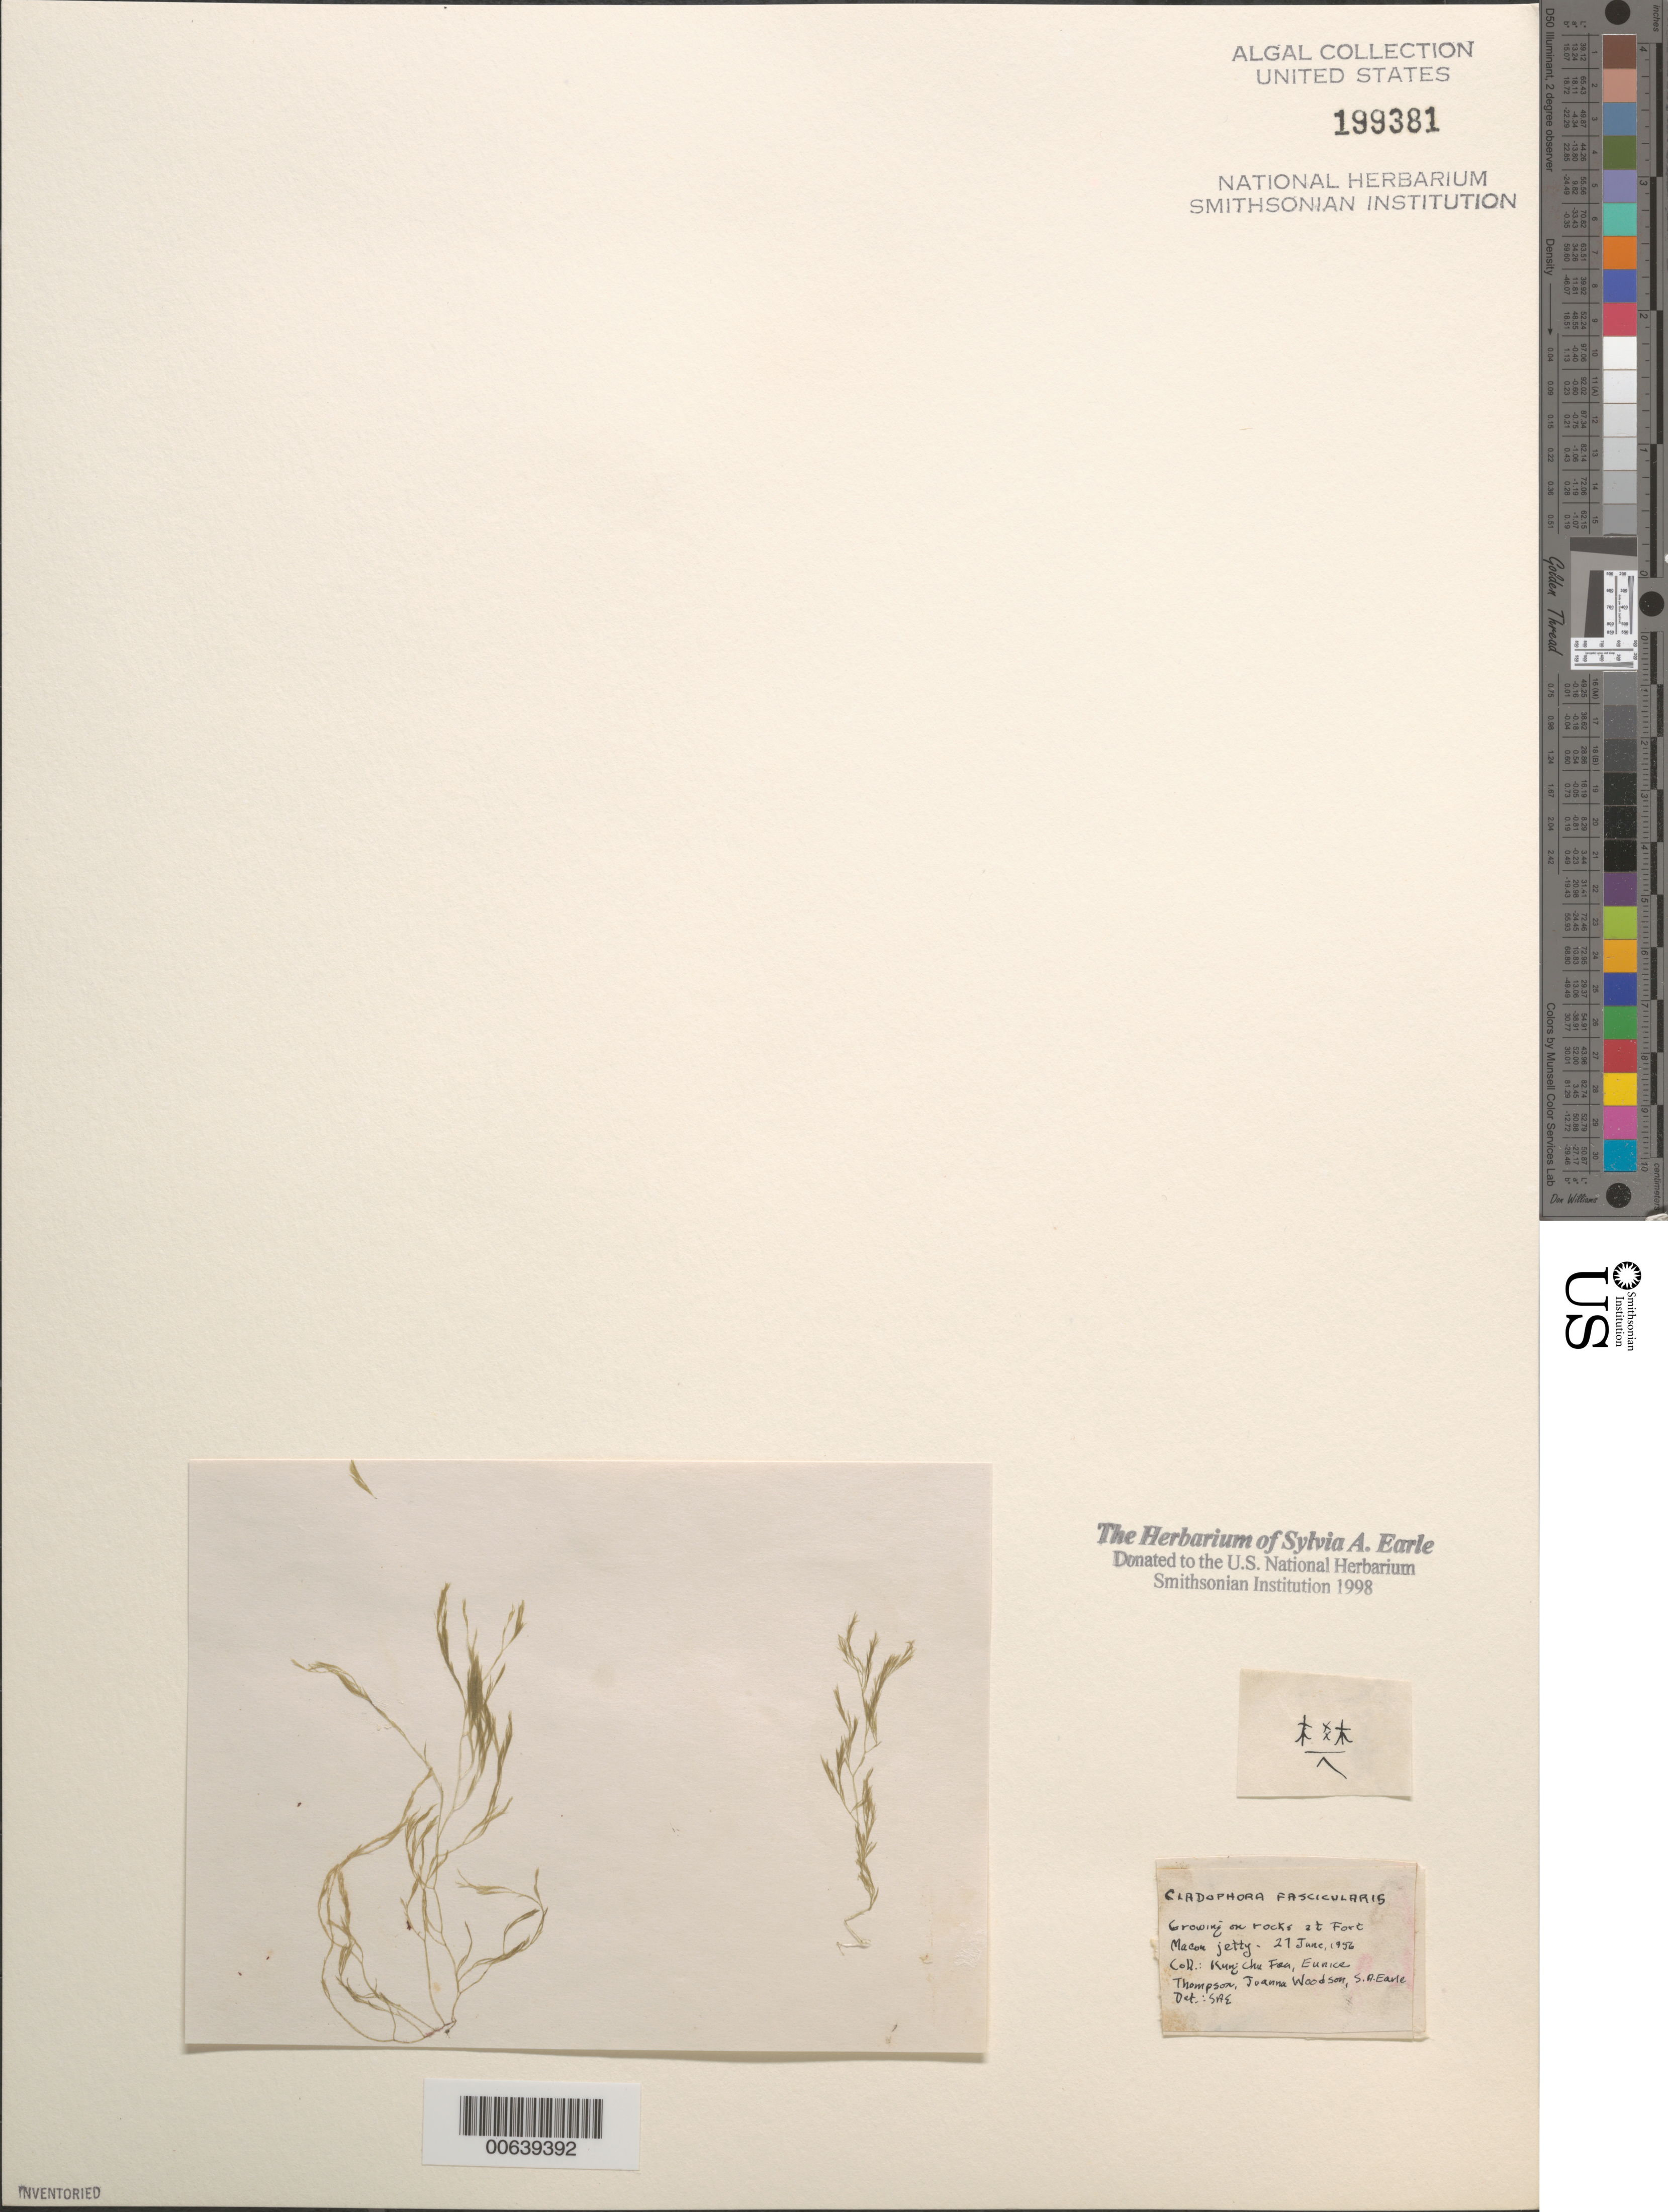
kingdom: Plantae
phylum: Chlorophyta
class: Ulvophyceae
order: Ulvales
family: Ulvaceae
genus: Ulva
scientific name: Ulva linza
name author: L.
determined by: Algae name updating Project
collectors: K.-C. Fan, E. Thompson, J. Woodson & S. A. Earle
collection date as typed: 27 Jun 1956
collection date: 1956-06-27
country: United States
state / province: North Carolina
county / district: Carteret County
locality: Fort Macon jetty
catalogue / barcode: US 199381